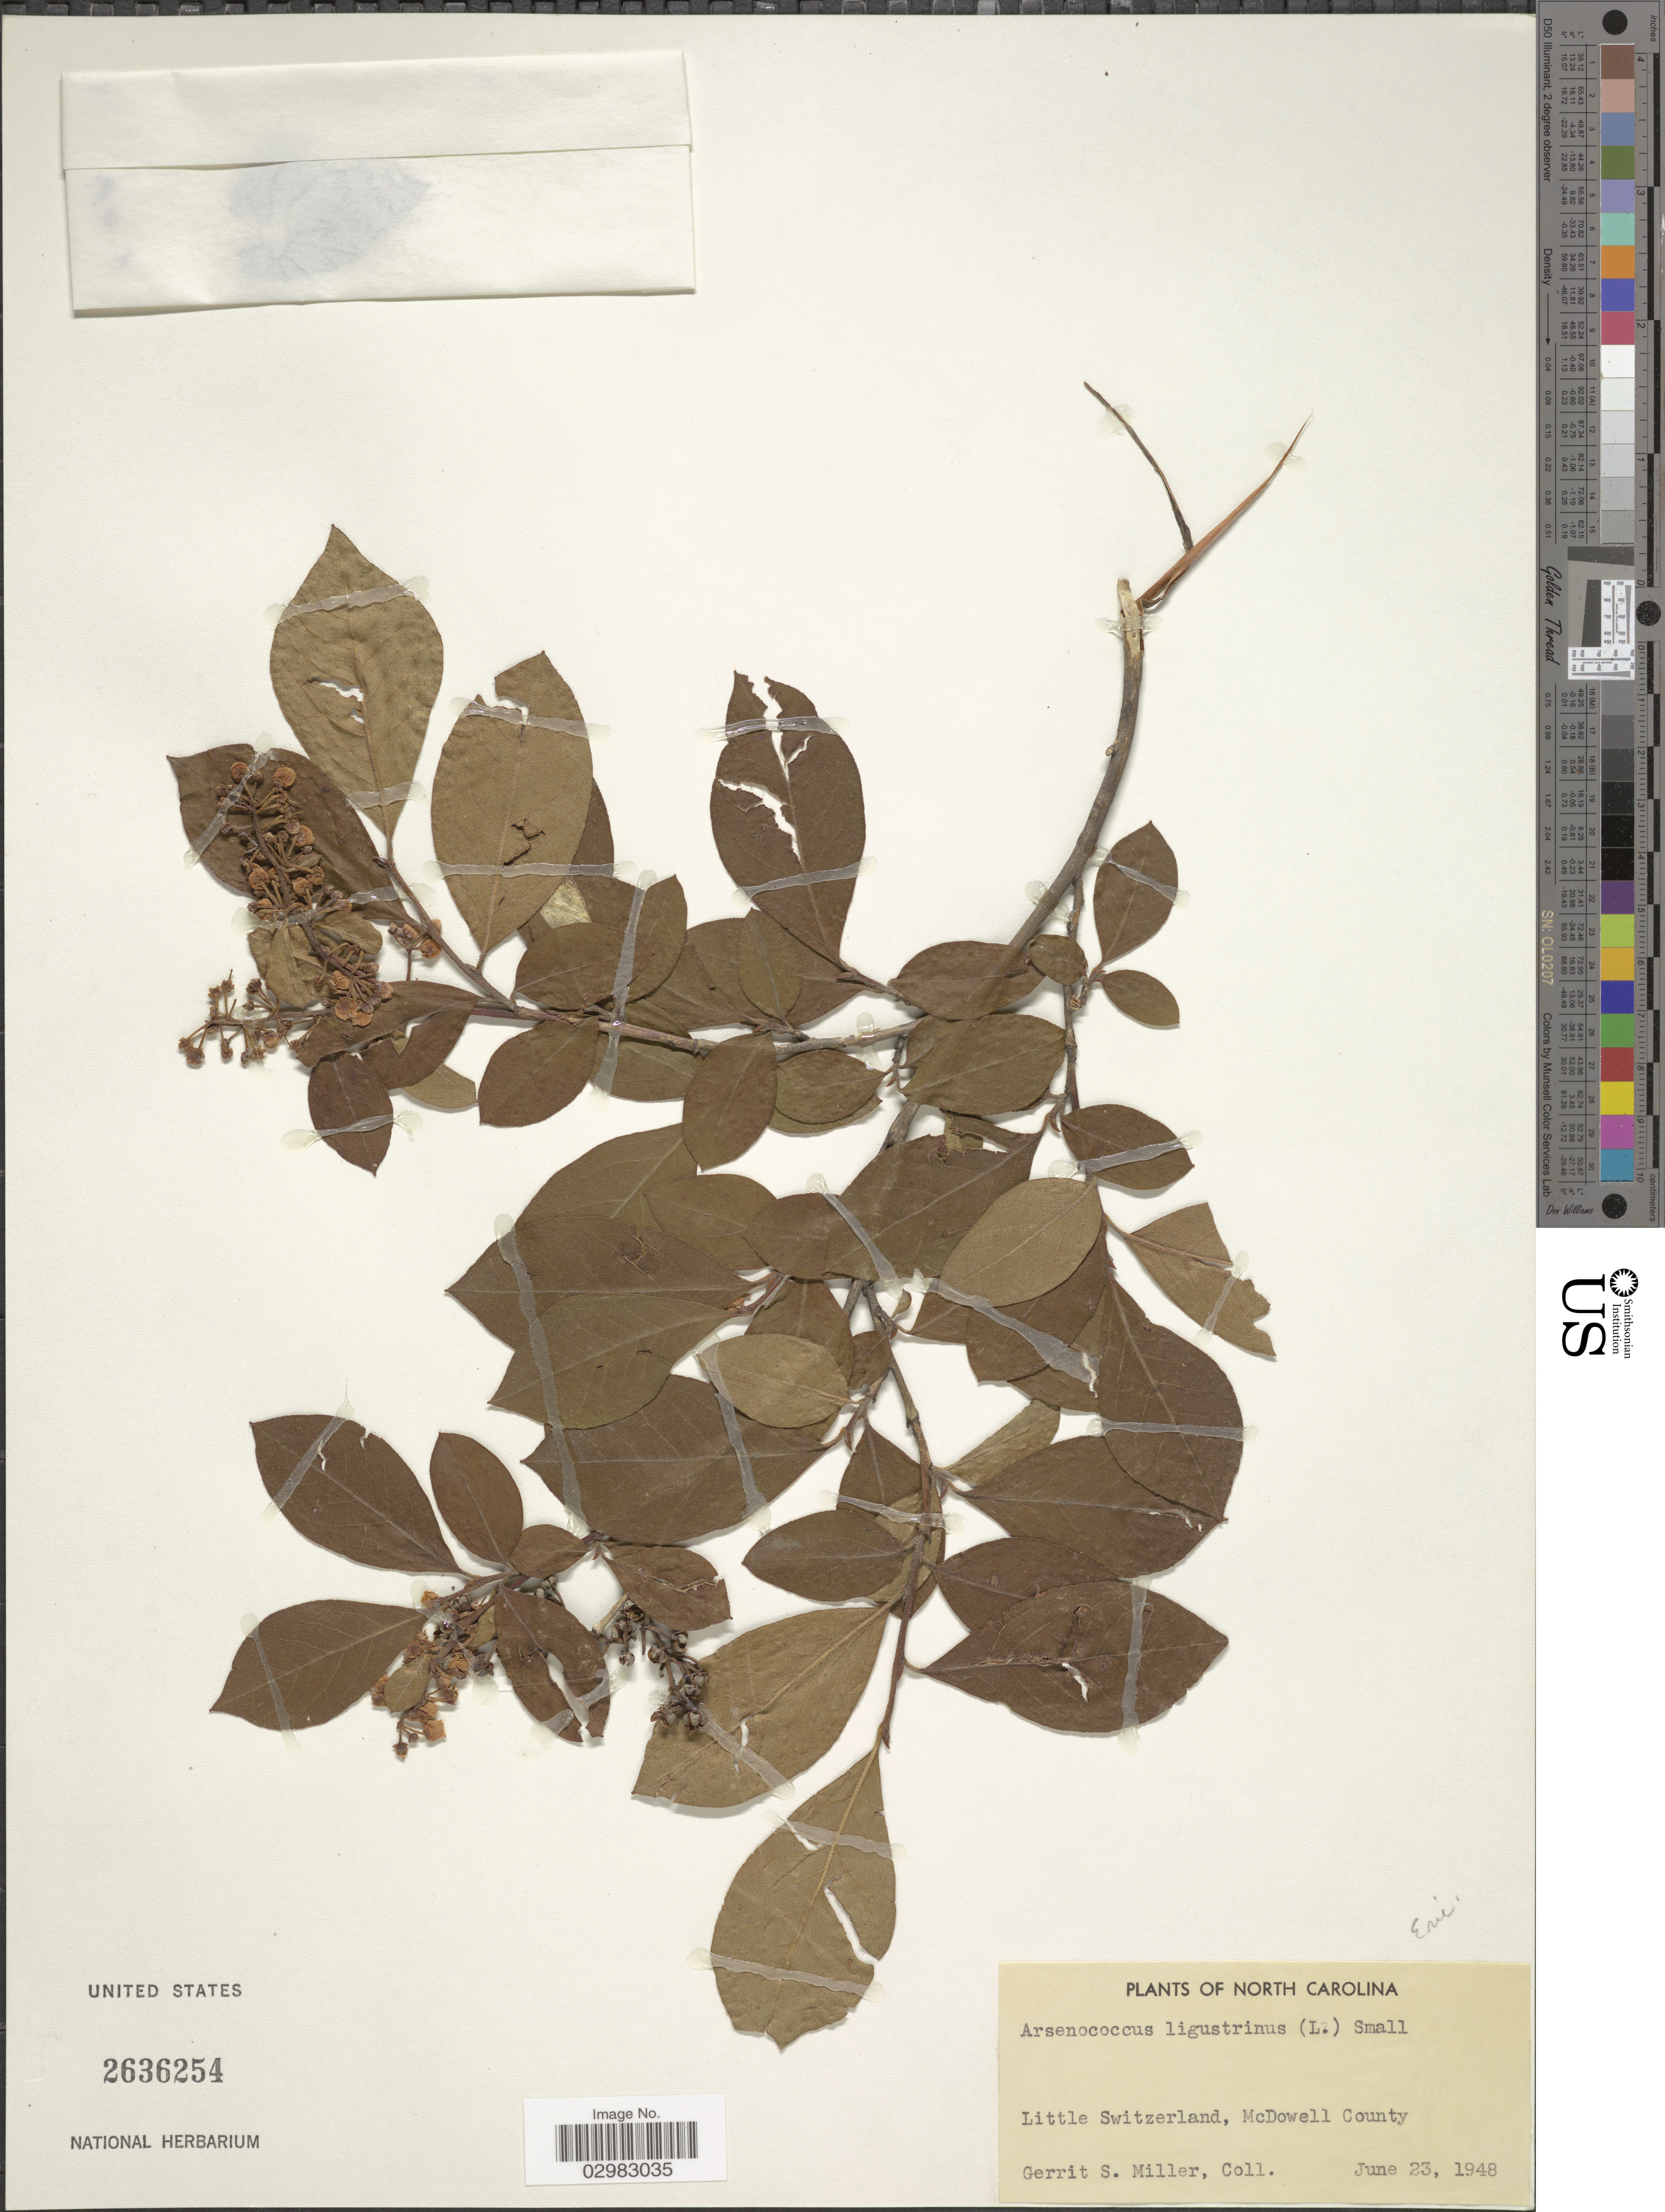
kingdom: Plantae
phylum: Tracheophyta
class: Magnoliopsida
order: Ericales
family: Ericaceae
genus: Lyonia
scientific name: Lyonia ligustrina var. ligustrina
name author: (L.) DC.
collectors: G. S. Miller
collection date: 1948-06-23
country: United States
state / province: North Carolina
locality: Little Switzerland, McDowell County.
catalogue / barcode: US 2636254